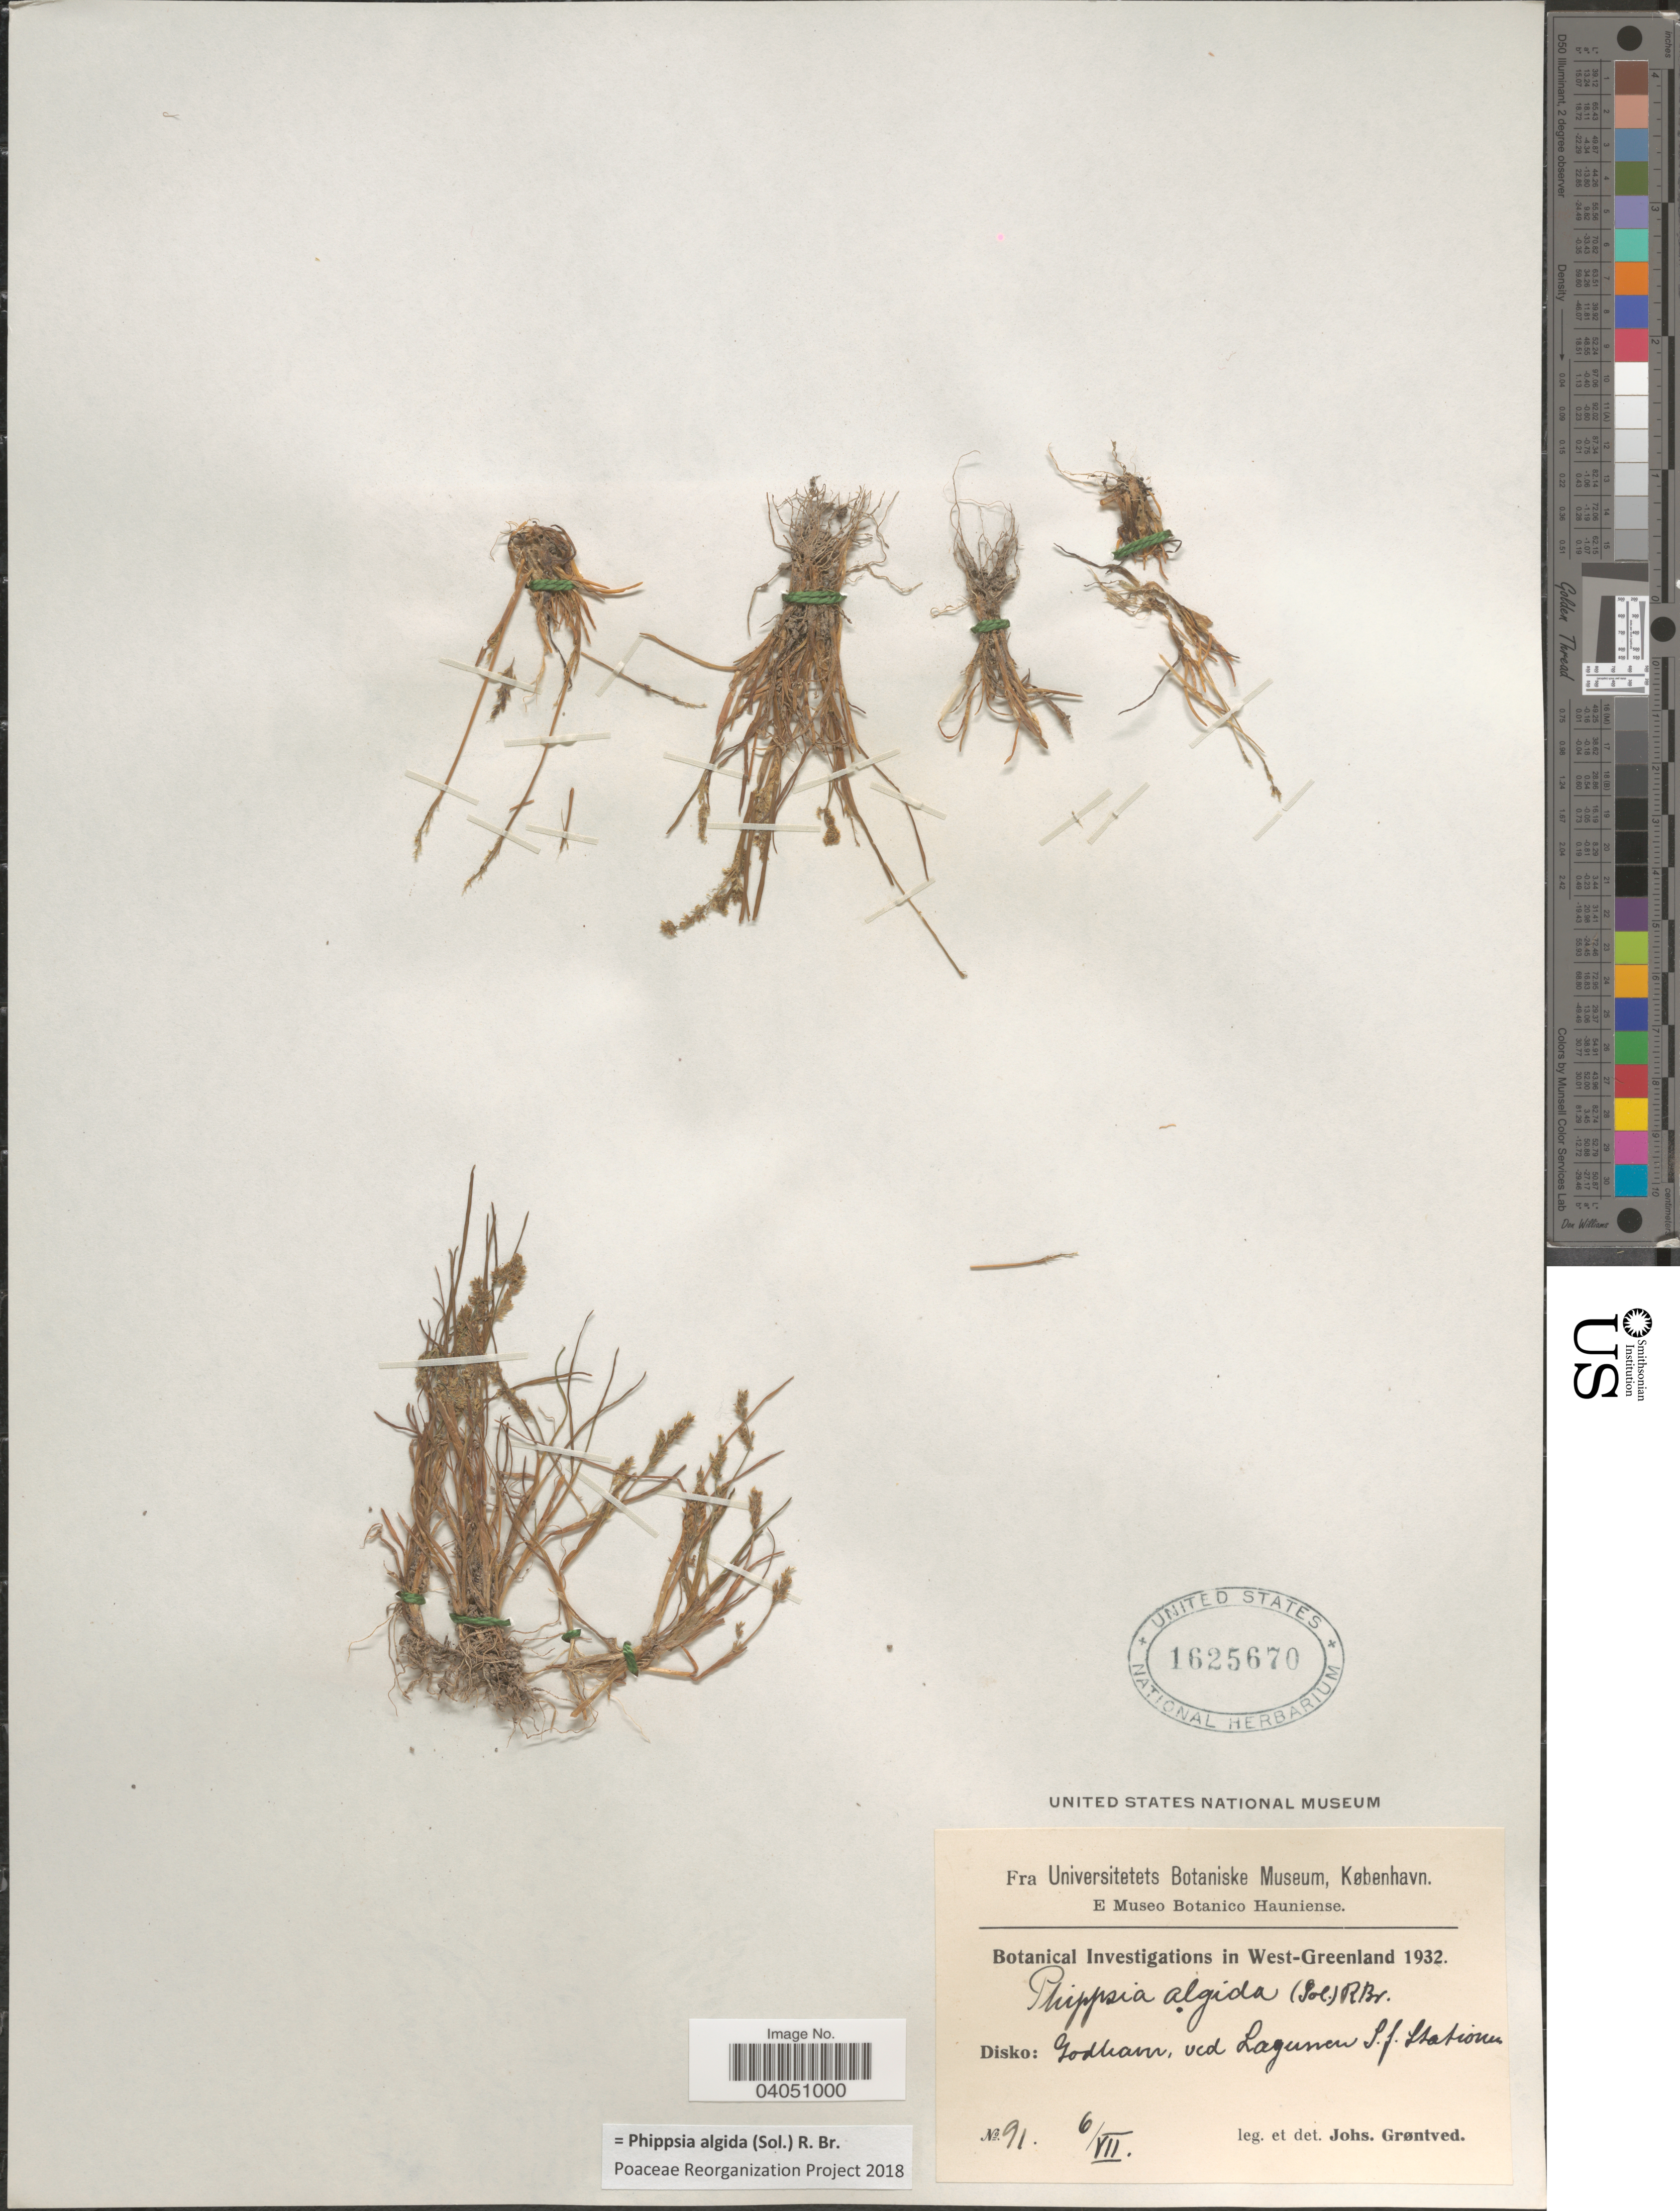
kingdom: Plantae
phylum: Tracheophyta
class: Liliopsida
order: Poales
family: Poaceae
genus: Phippsia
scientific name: Phippsia algida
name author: (Sol.) R. Br.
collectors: J. Grøntved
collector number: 91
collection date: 1932-07-06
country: Greenland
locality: West-Greenland. Disko: Godhavn, vedd Lagunen. S. f. Station.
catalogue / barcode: US 1625670